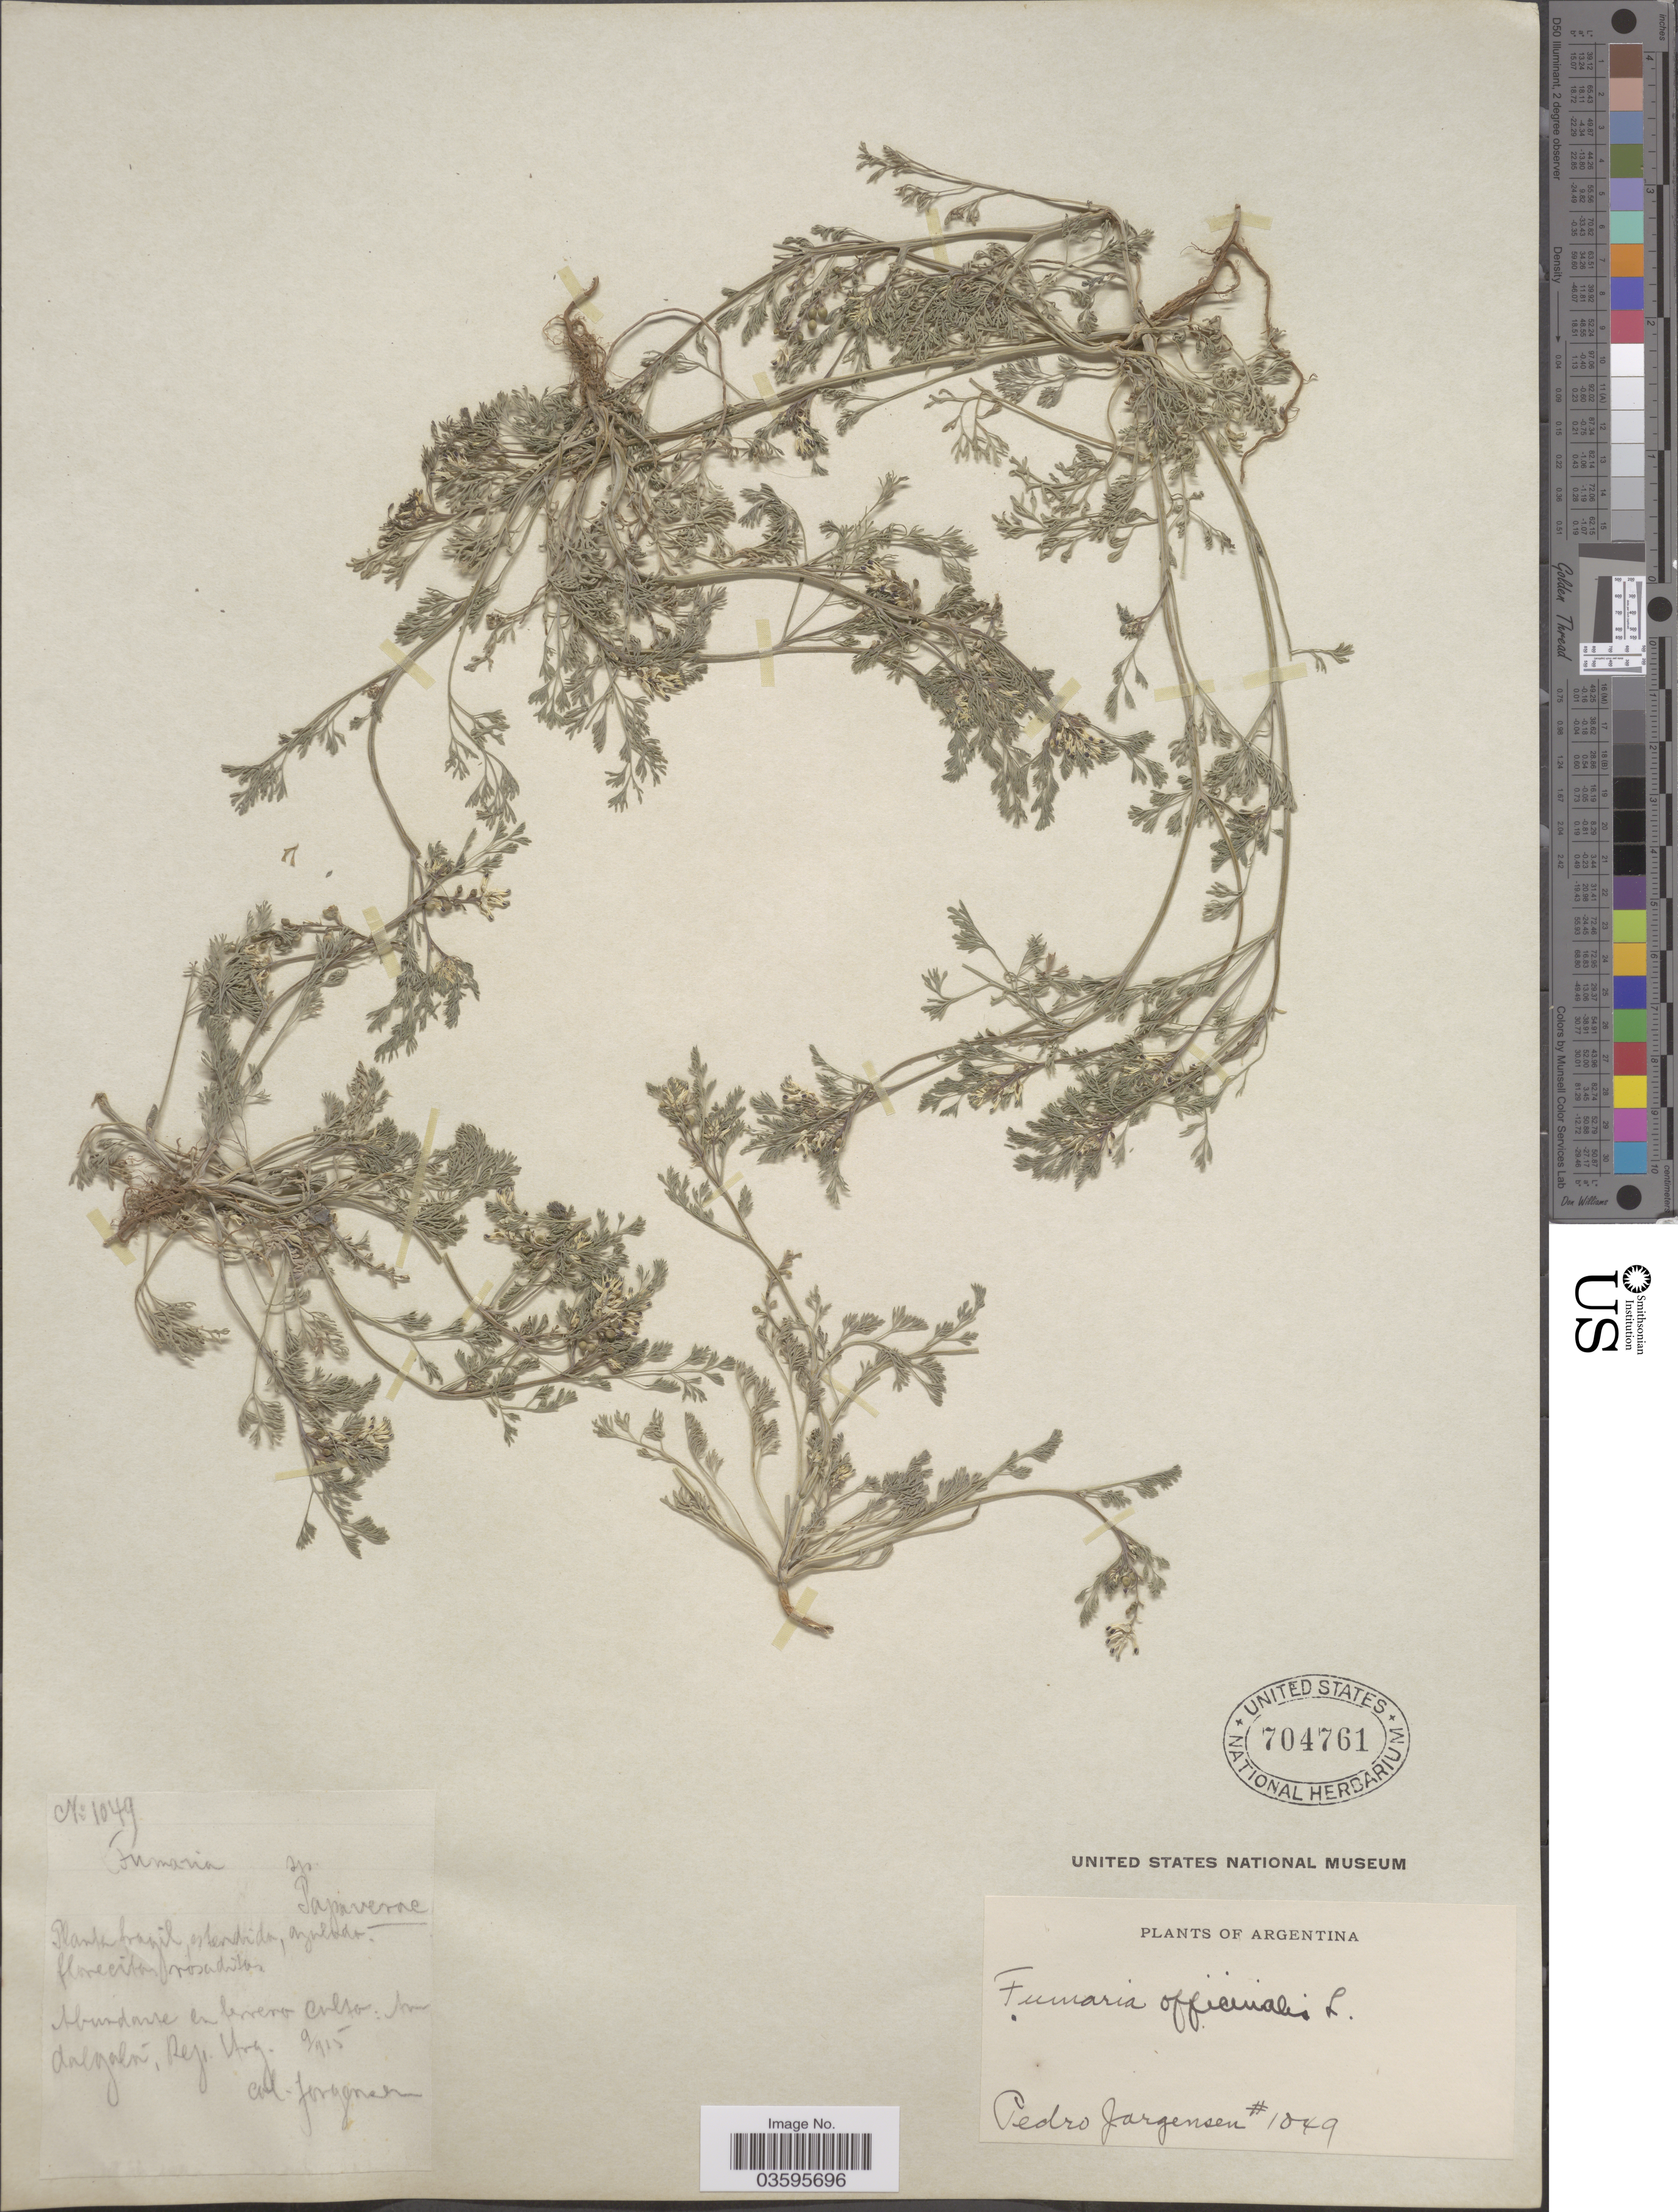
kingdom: Plantae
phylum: Tracheophyta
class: Magnoliopsida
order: Ranunculales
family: Papaveraceae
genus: Fumaria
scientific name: Fumaria officinalis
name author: L.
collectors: P. Jörgensen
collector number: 1049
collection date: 1915-09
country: Argentina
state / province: Catamarca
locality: Andalgalá, Reg. Arg.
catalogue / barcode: US 704761